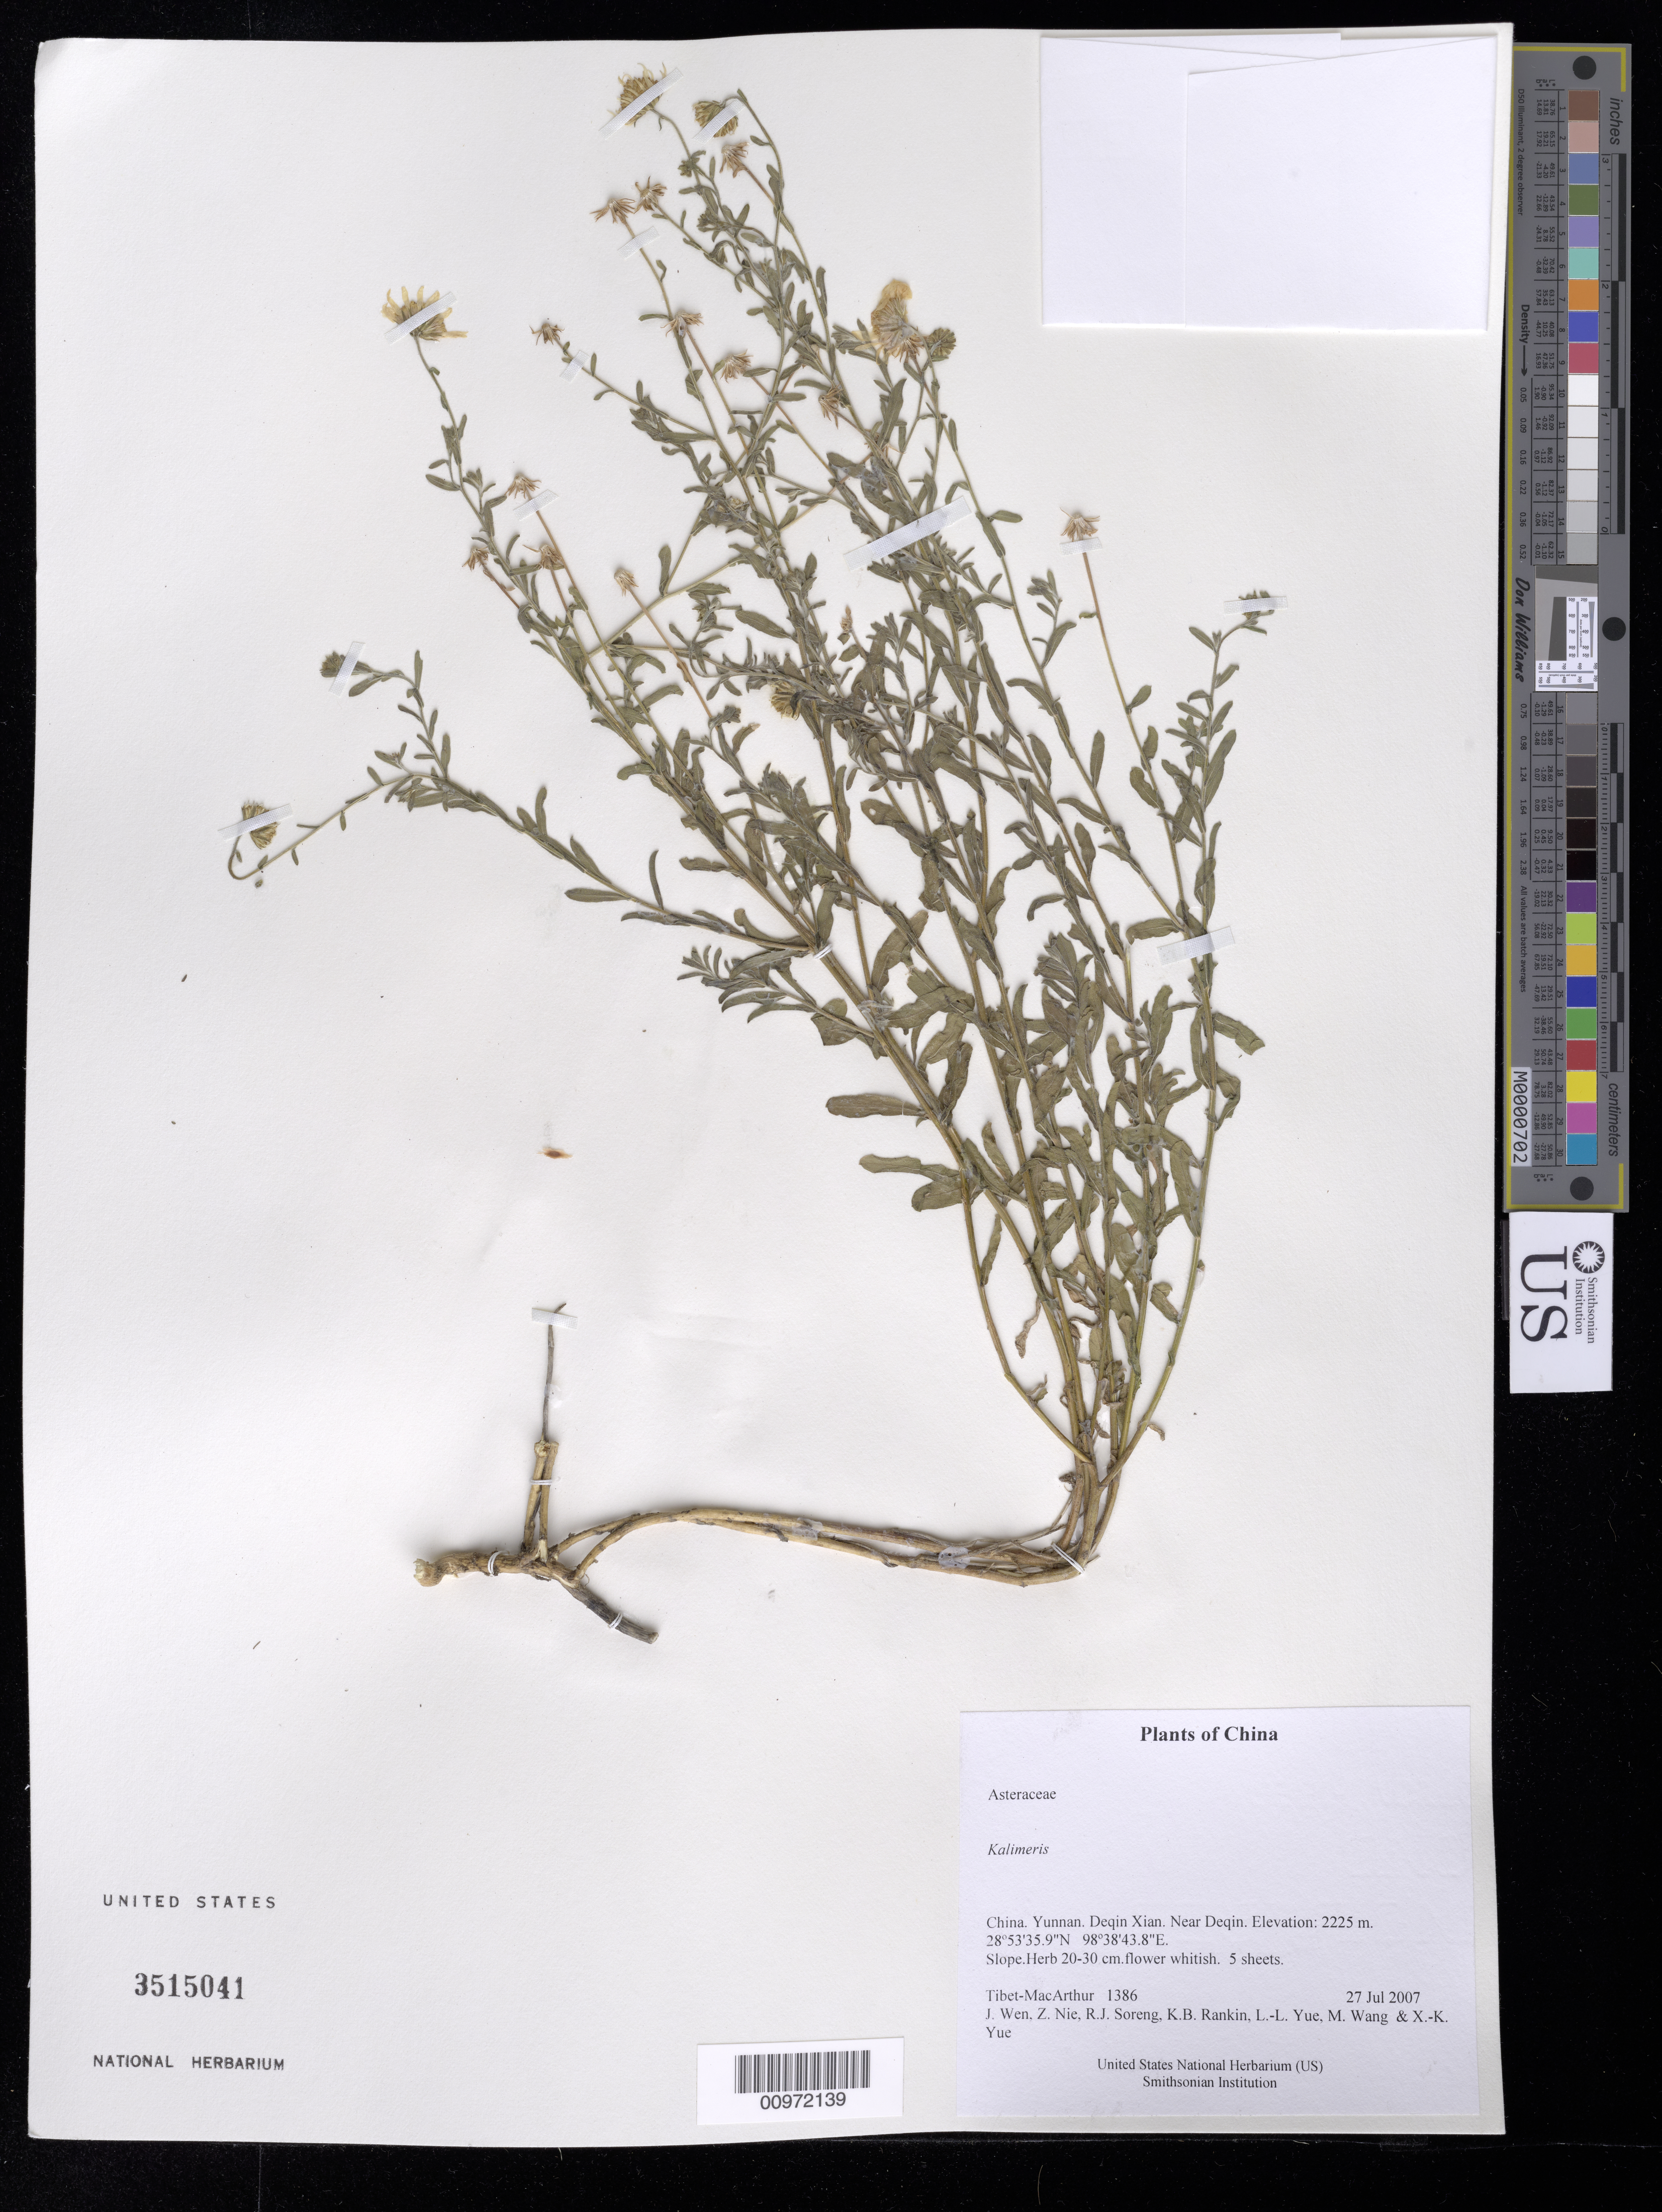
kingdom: Plantae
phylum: Tracheophyta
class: Magnoliopsida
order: Asterales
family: Asteraceae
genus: Aster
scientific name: Aster sp.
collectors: Tibet-MacArthur, J. Wen, Z. Nie, R. J. Soreng, K. Rankin, L. Yue, M. Wang & X. Yue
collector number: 1386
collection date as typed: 27 Jul 2007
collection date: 2007-07-27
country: China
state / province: Yunnan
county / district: Deqin Xian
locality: Near Deqin.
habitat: Slope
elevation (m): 2225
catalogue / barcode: US 3515041